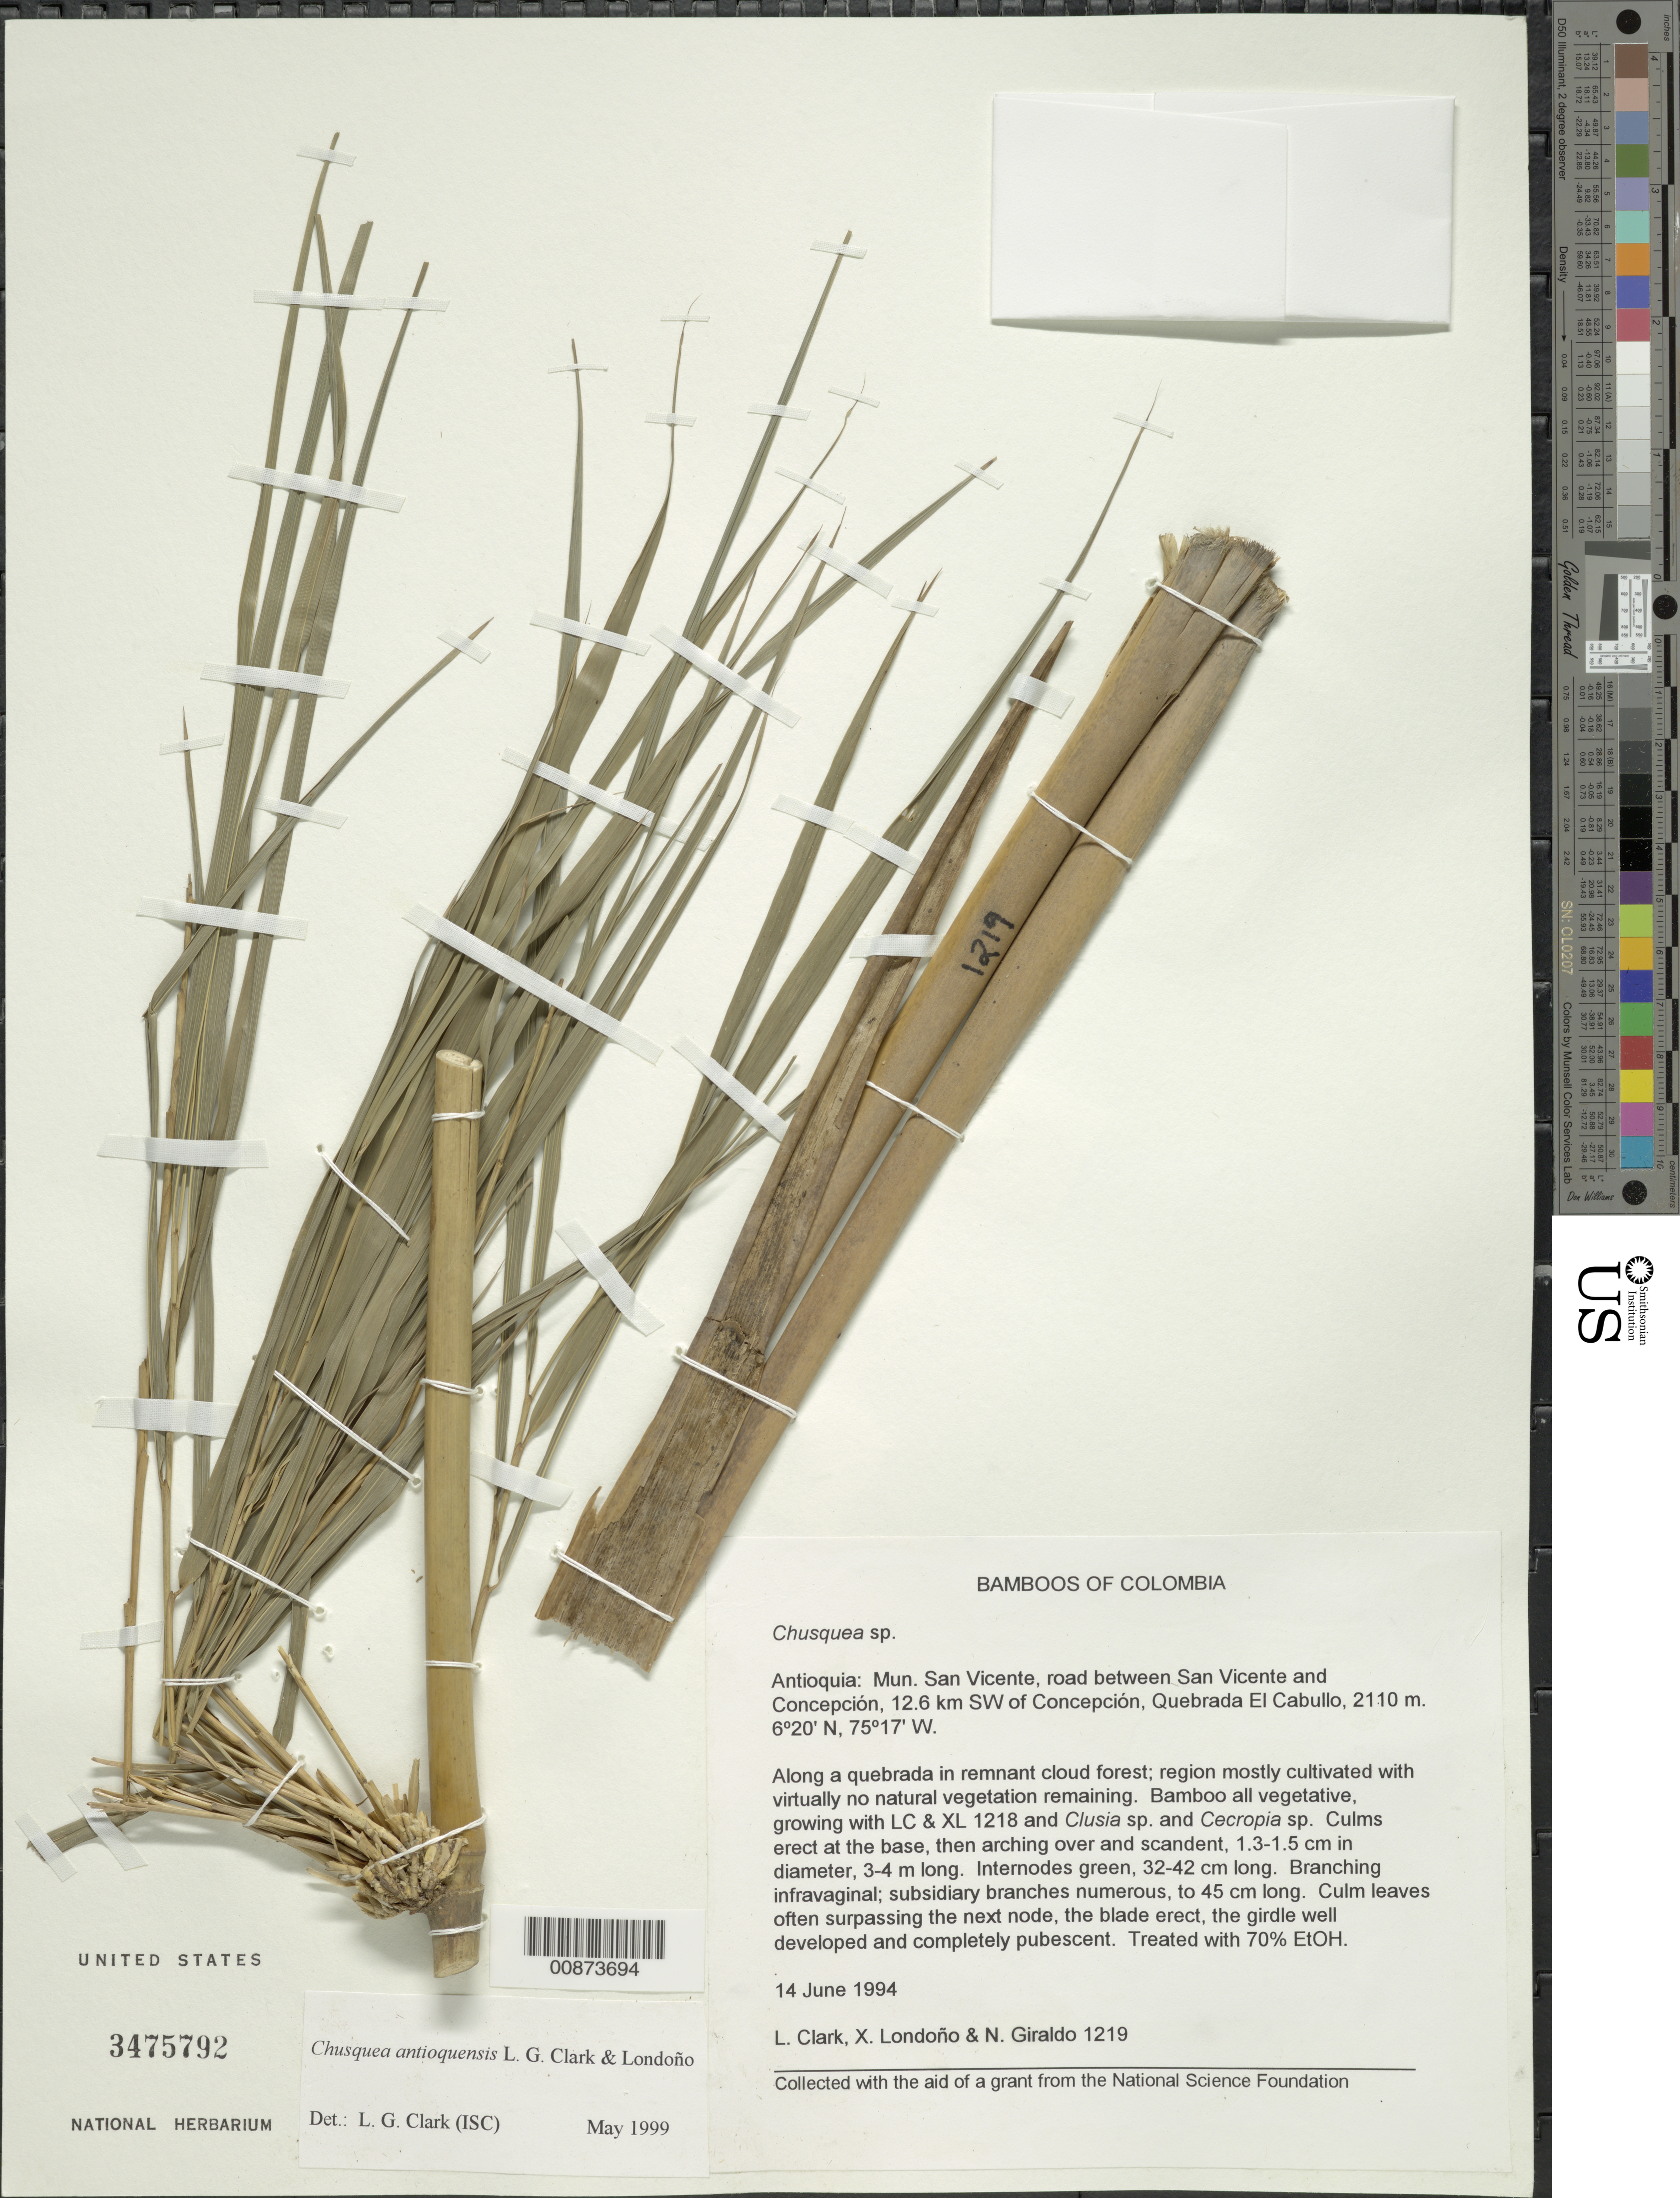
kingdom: Plantae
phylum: Tracheophyta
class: Liliopsida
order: Poales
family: Poaceae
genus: Chusquea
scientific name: Chusquea antioquensis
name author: L.G. Clark & Londoño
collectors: L. G. Clark, X. Londoño & N. Giraldo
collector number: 1219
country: Colombia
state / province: Antioquia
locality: Between San Vicente and Concepcion, SW of Concepcion, Quebrada El Cabullo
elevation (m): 2110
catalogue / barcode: US 3475792